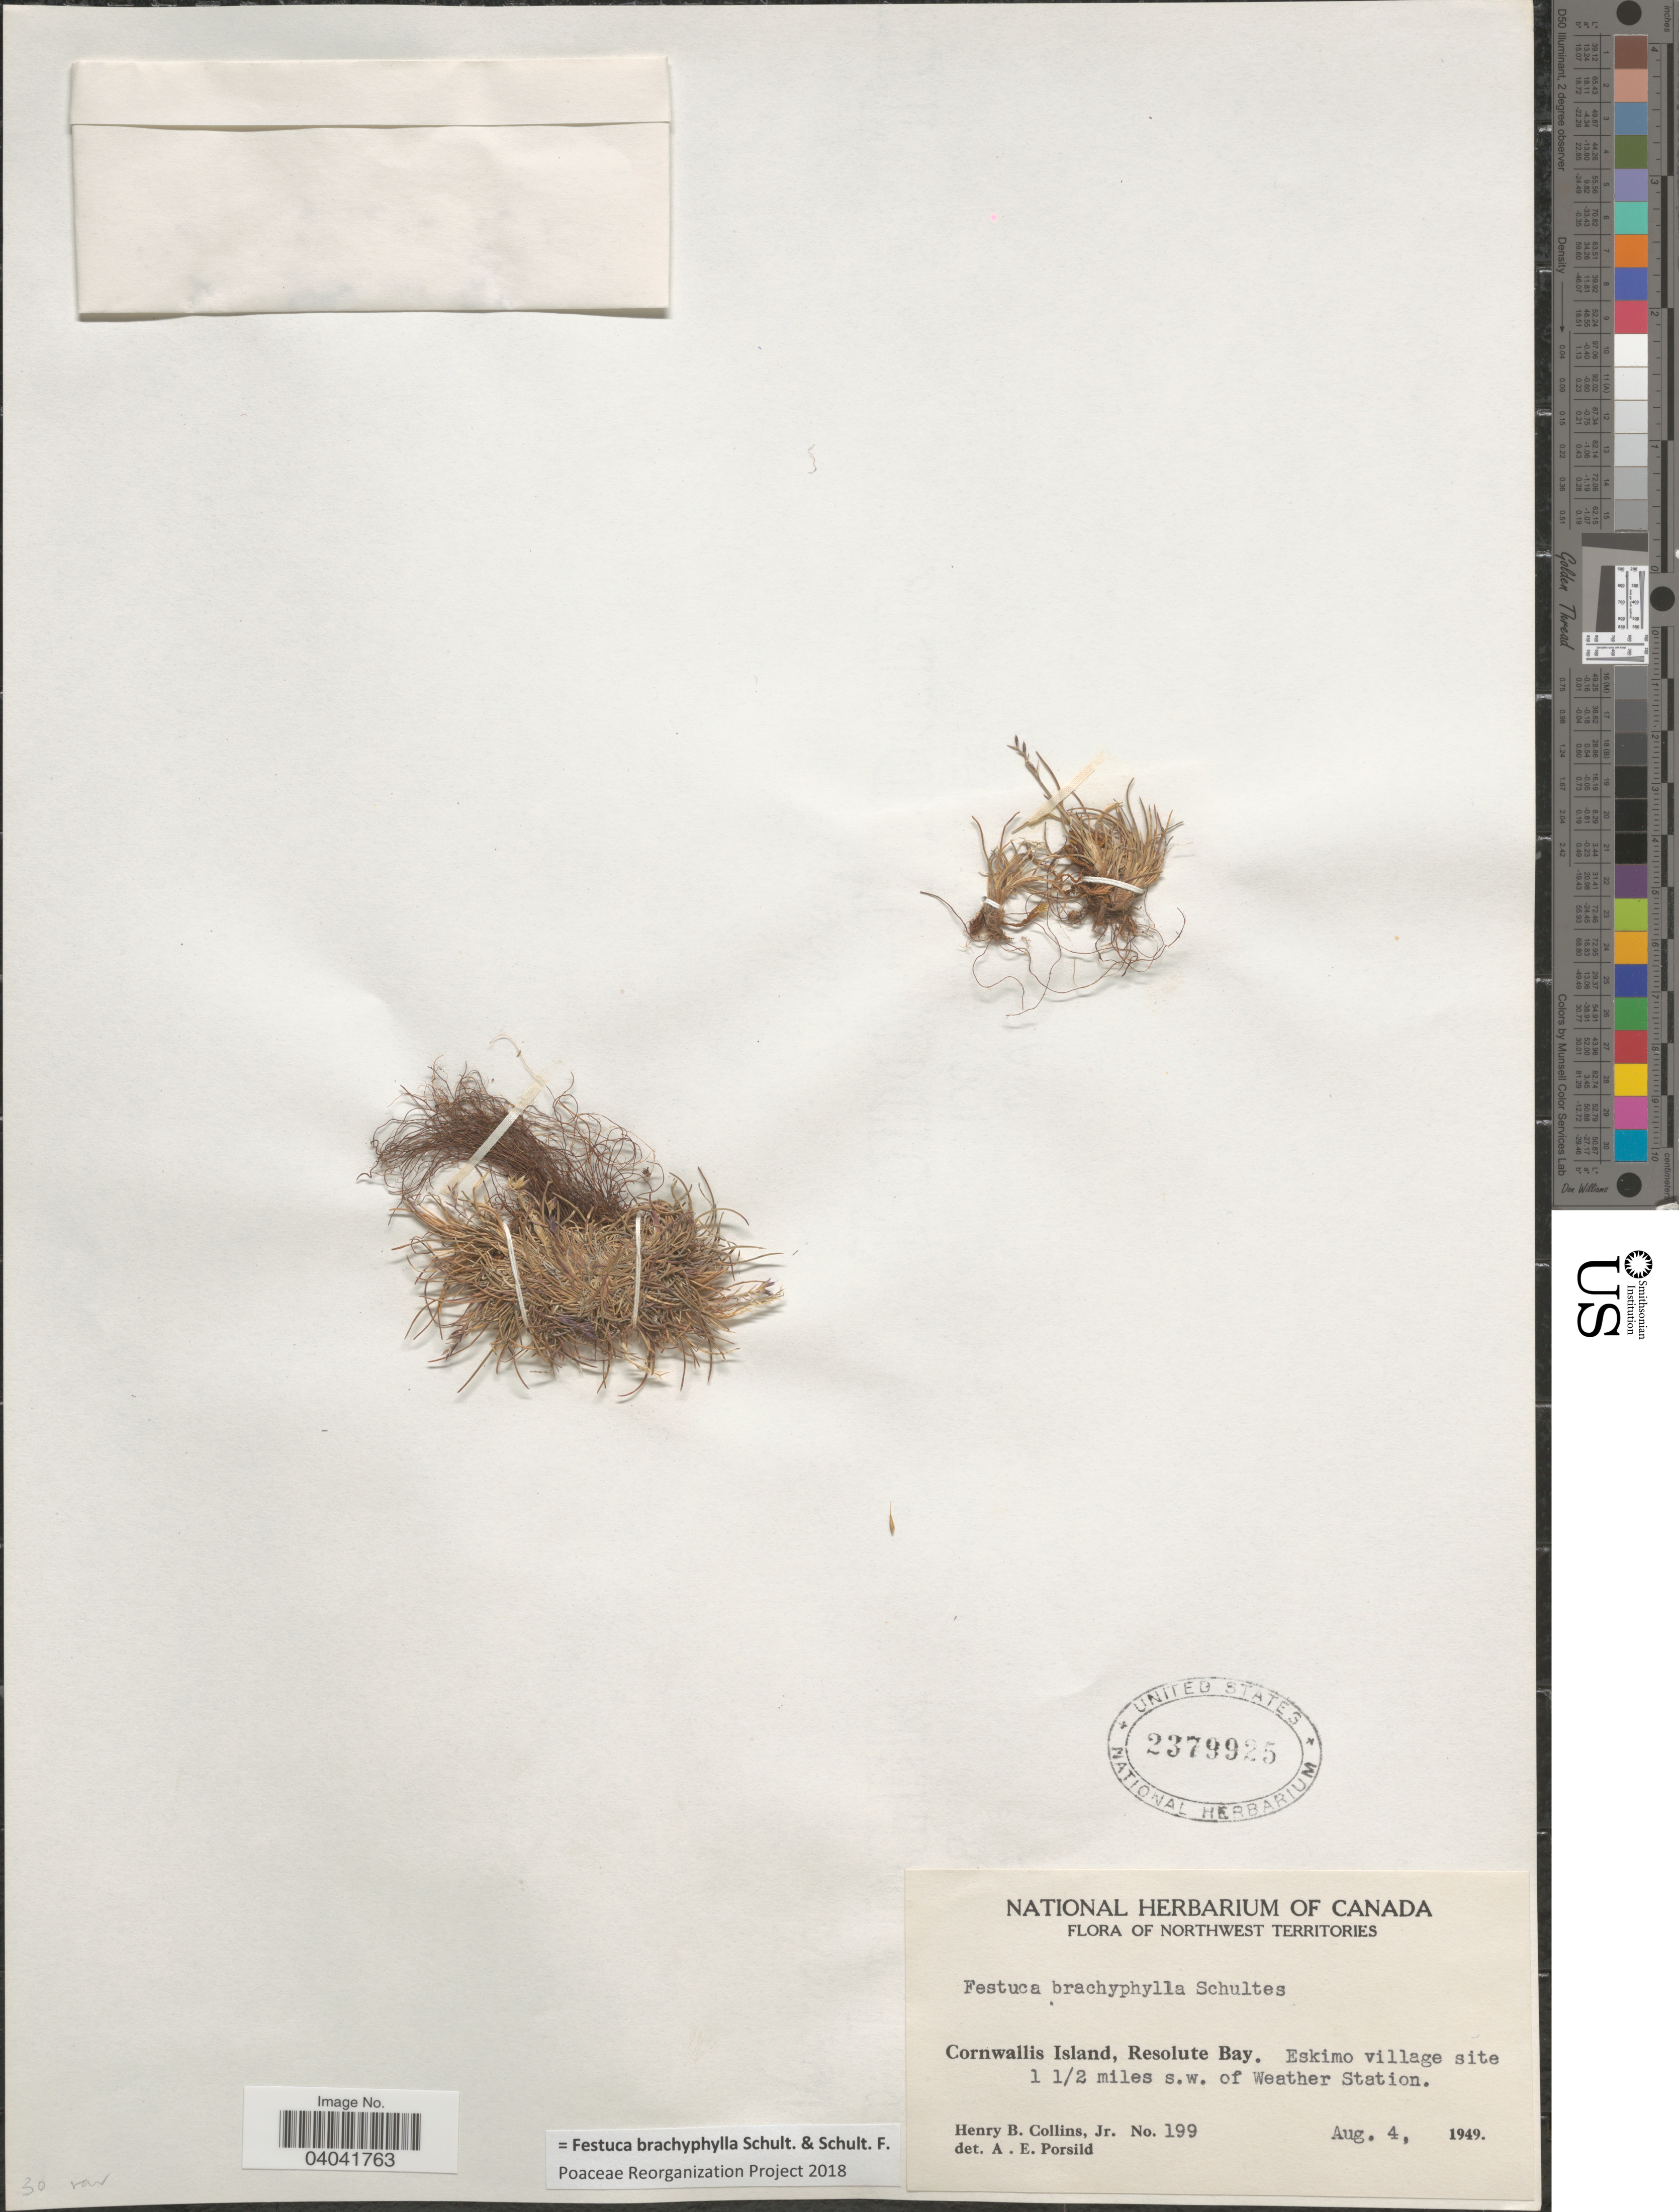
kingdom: Plantae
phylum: Tracheophyta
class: Liliopsida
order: Poales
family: Poaceae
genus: Festuca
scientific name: Festuca brachyphylla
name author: Schult. & Schult. f.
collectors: H. Collins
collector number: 199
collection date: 1949-08-04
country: Canada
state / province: Northwest Territories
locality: Cornwallis Island, Resolute Bay. Eskimo village site 1½ miles s.w. of Weather Station.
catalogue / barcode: US 2379925